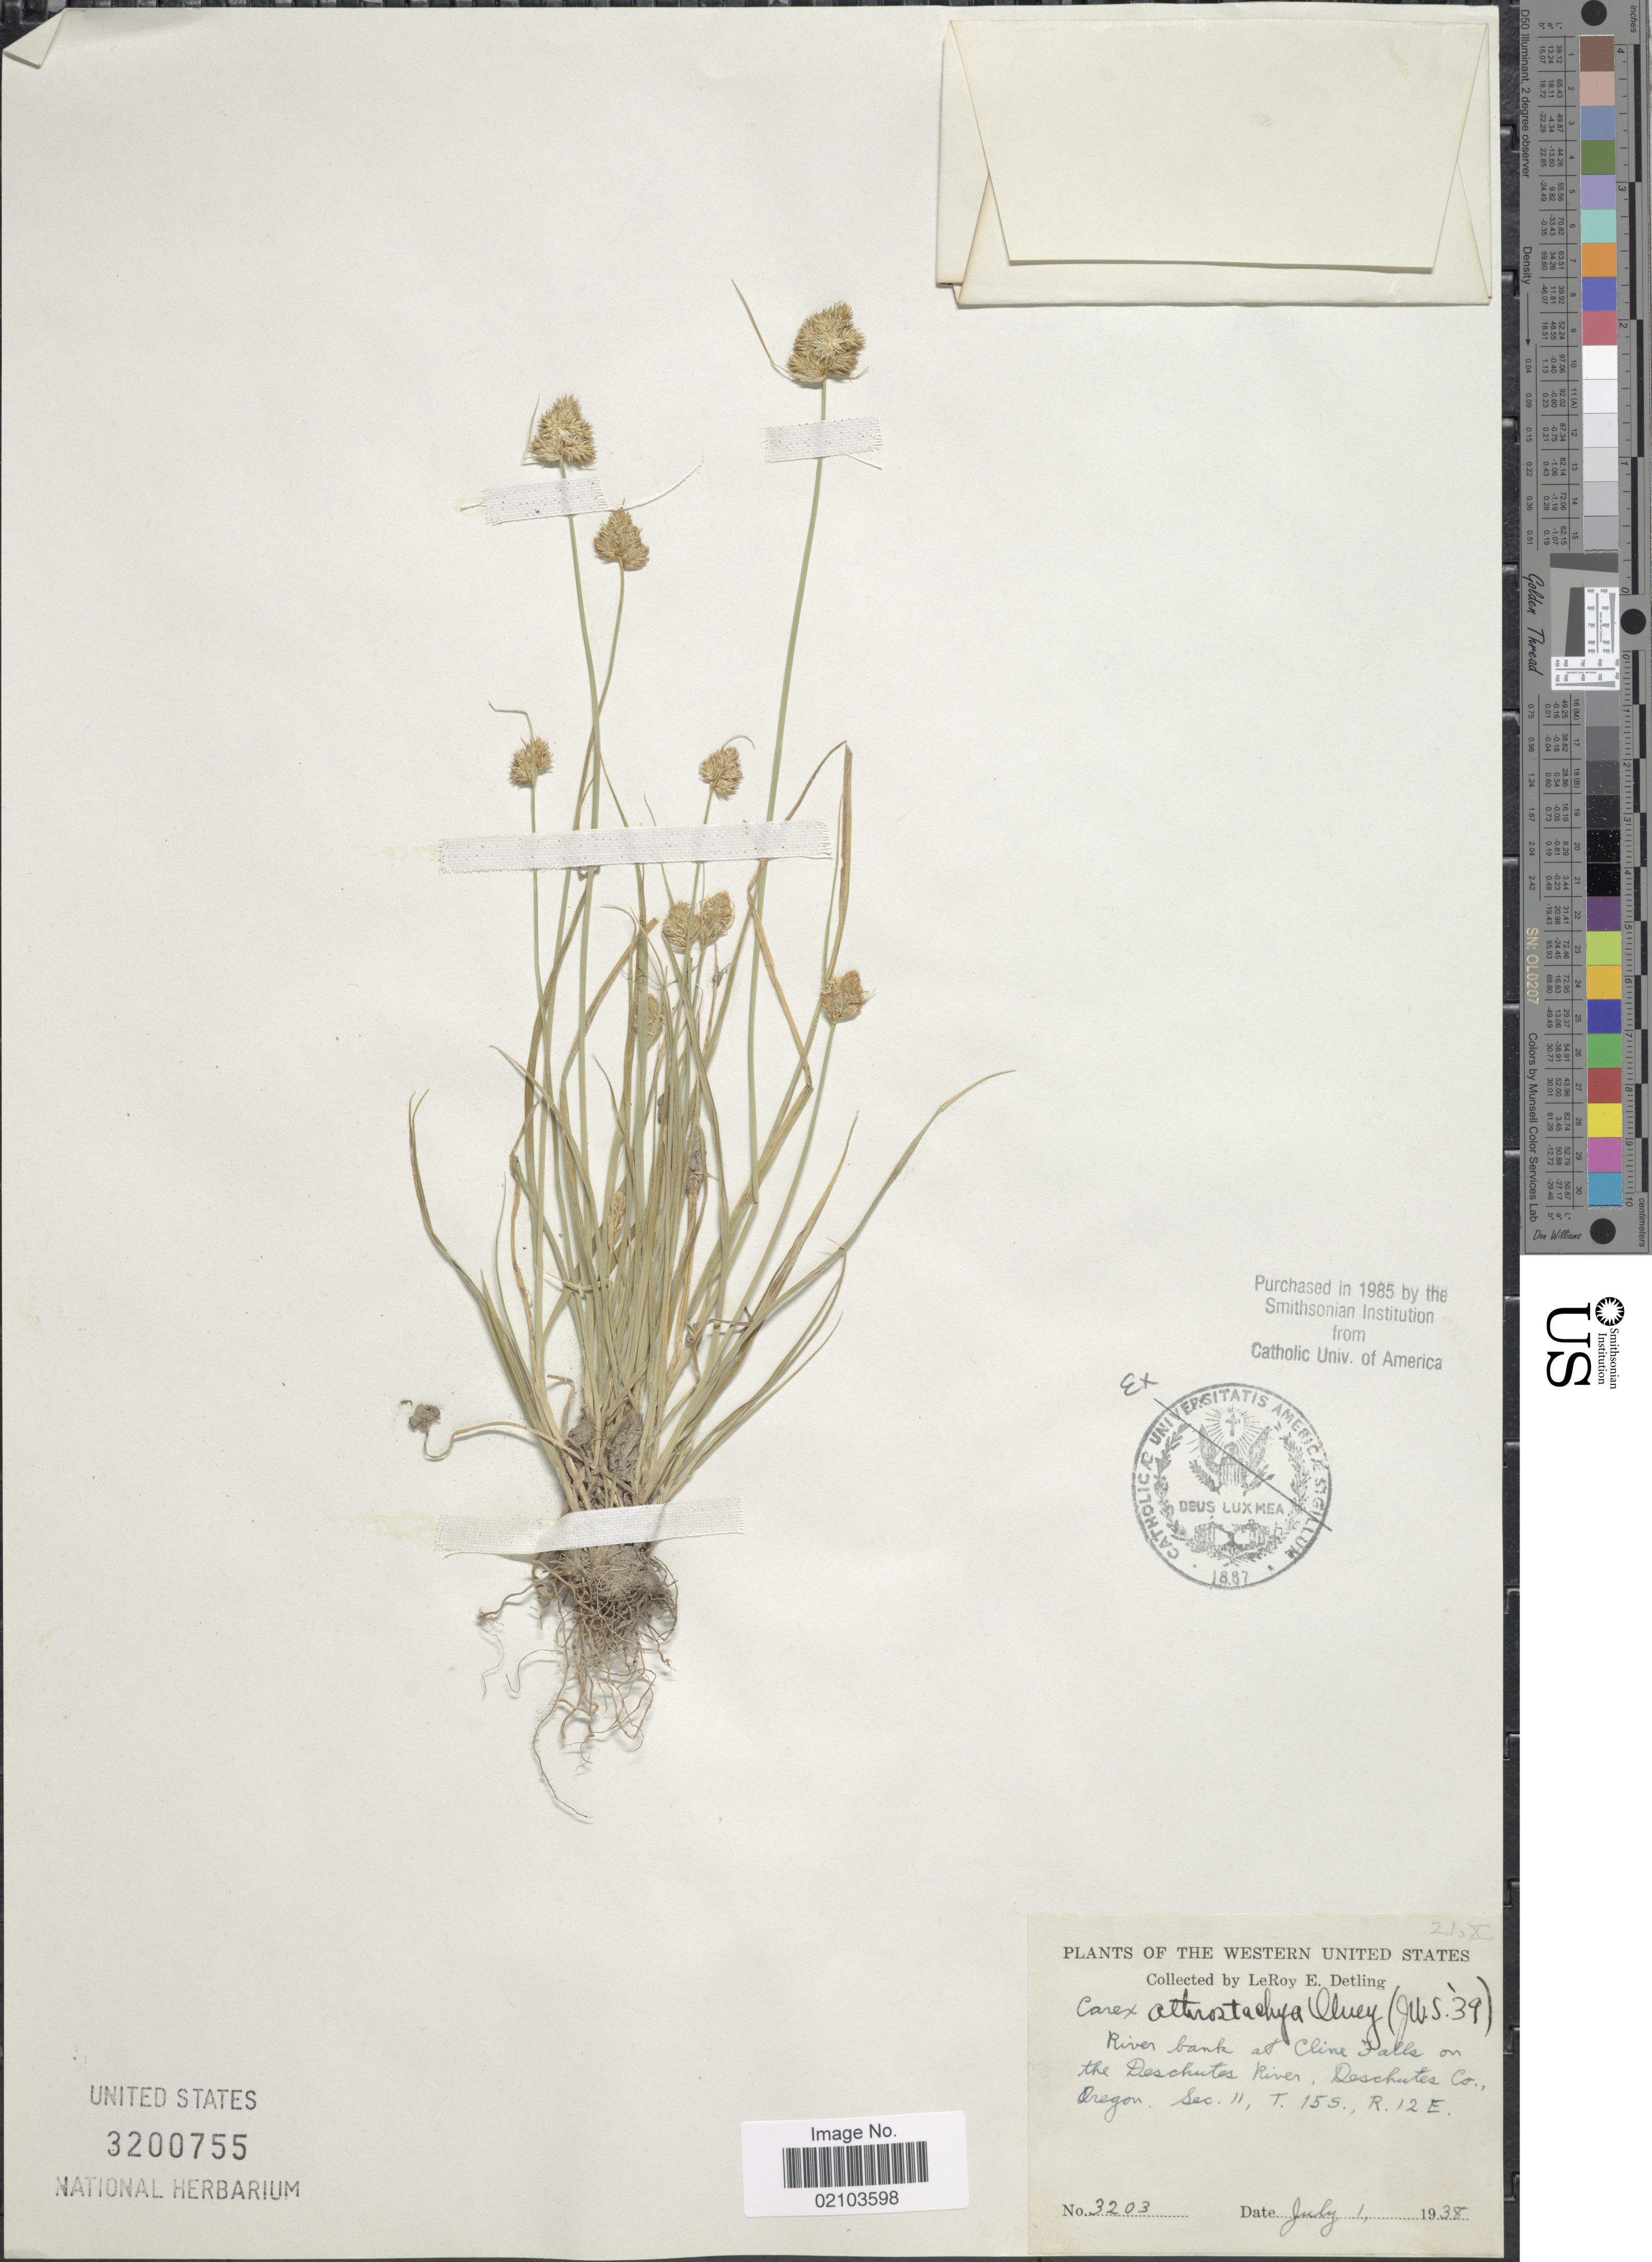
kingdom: Plantae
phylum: Tracheophyta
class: Liliopsida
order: Poales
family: Cyperaceae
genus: Carex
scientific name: Carex athrostachya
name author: Olney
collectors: L. E. Detling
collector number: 3203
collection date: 1938-07-01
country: United States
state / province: Oregon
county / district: Deschutes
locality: Western United States. at Cline Falls on the Deschutes River, Deschutes Co., Sec. 11, T. 15S, R12E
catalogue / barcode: US 3200755